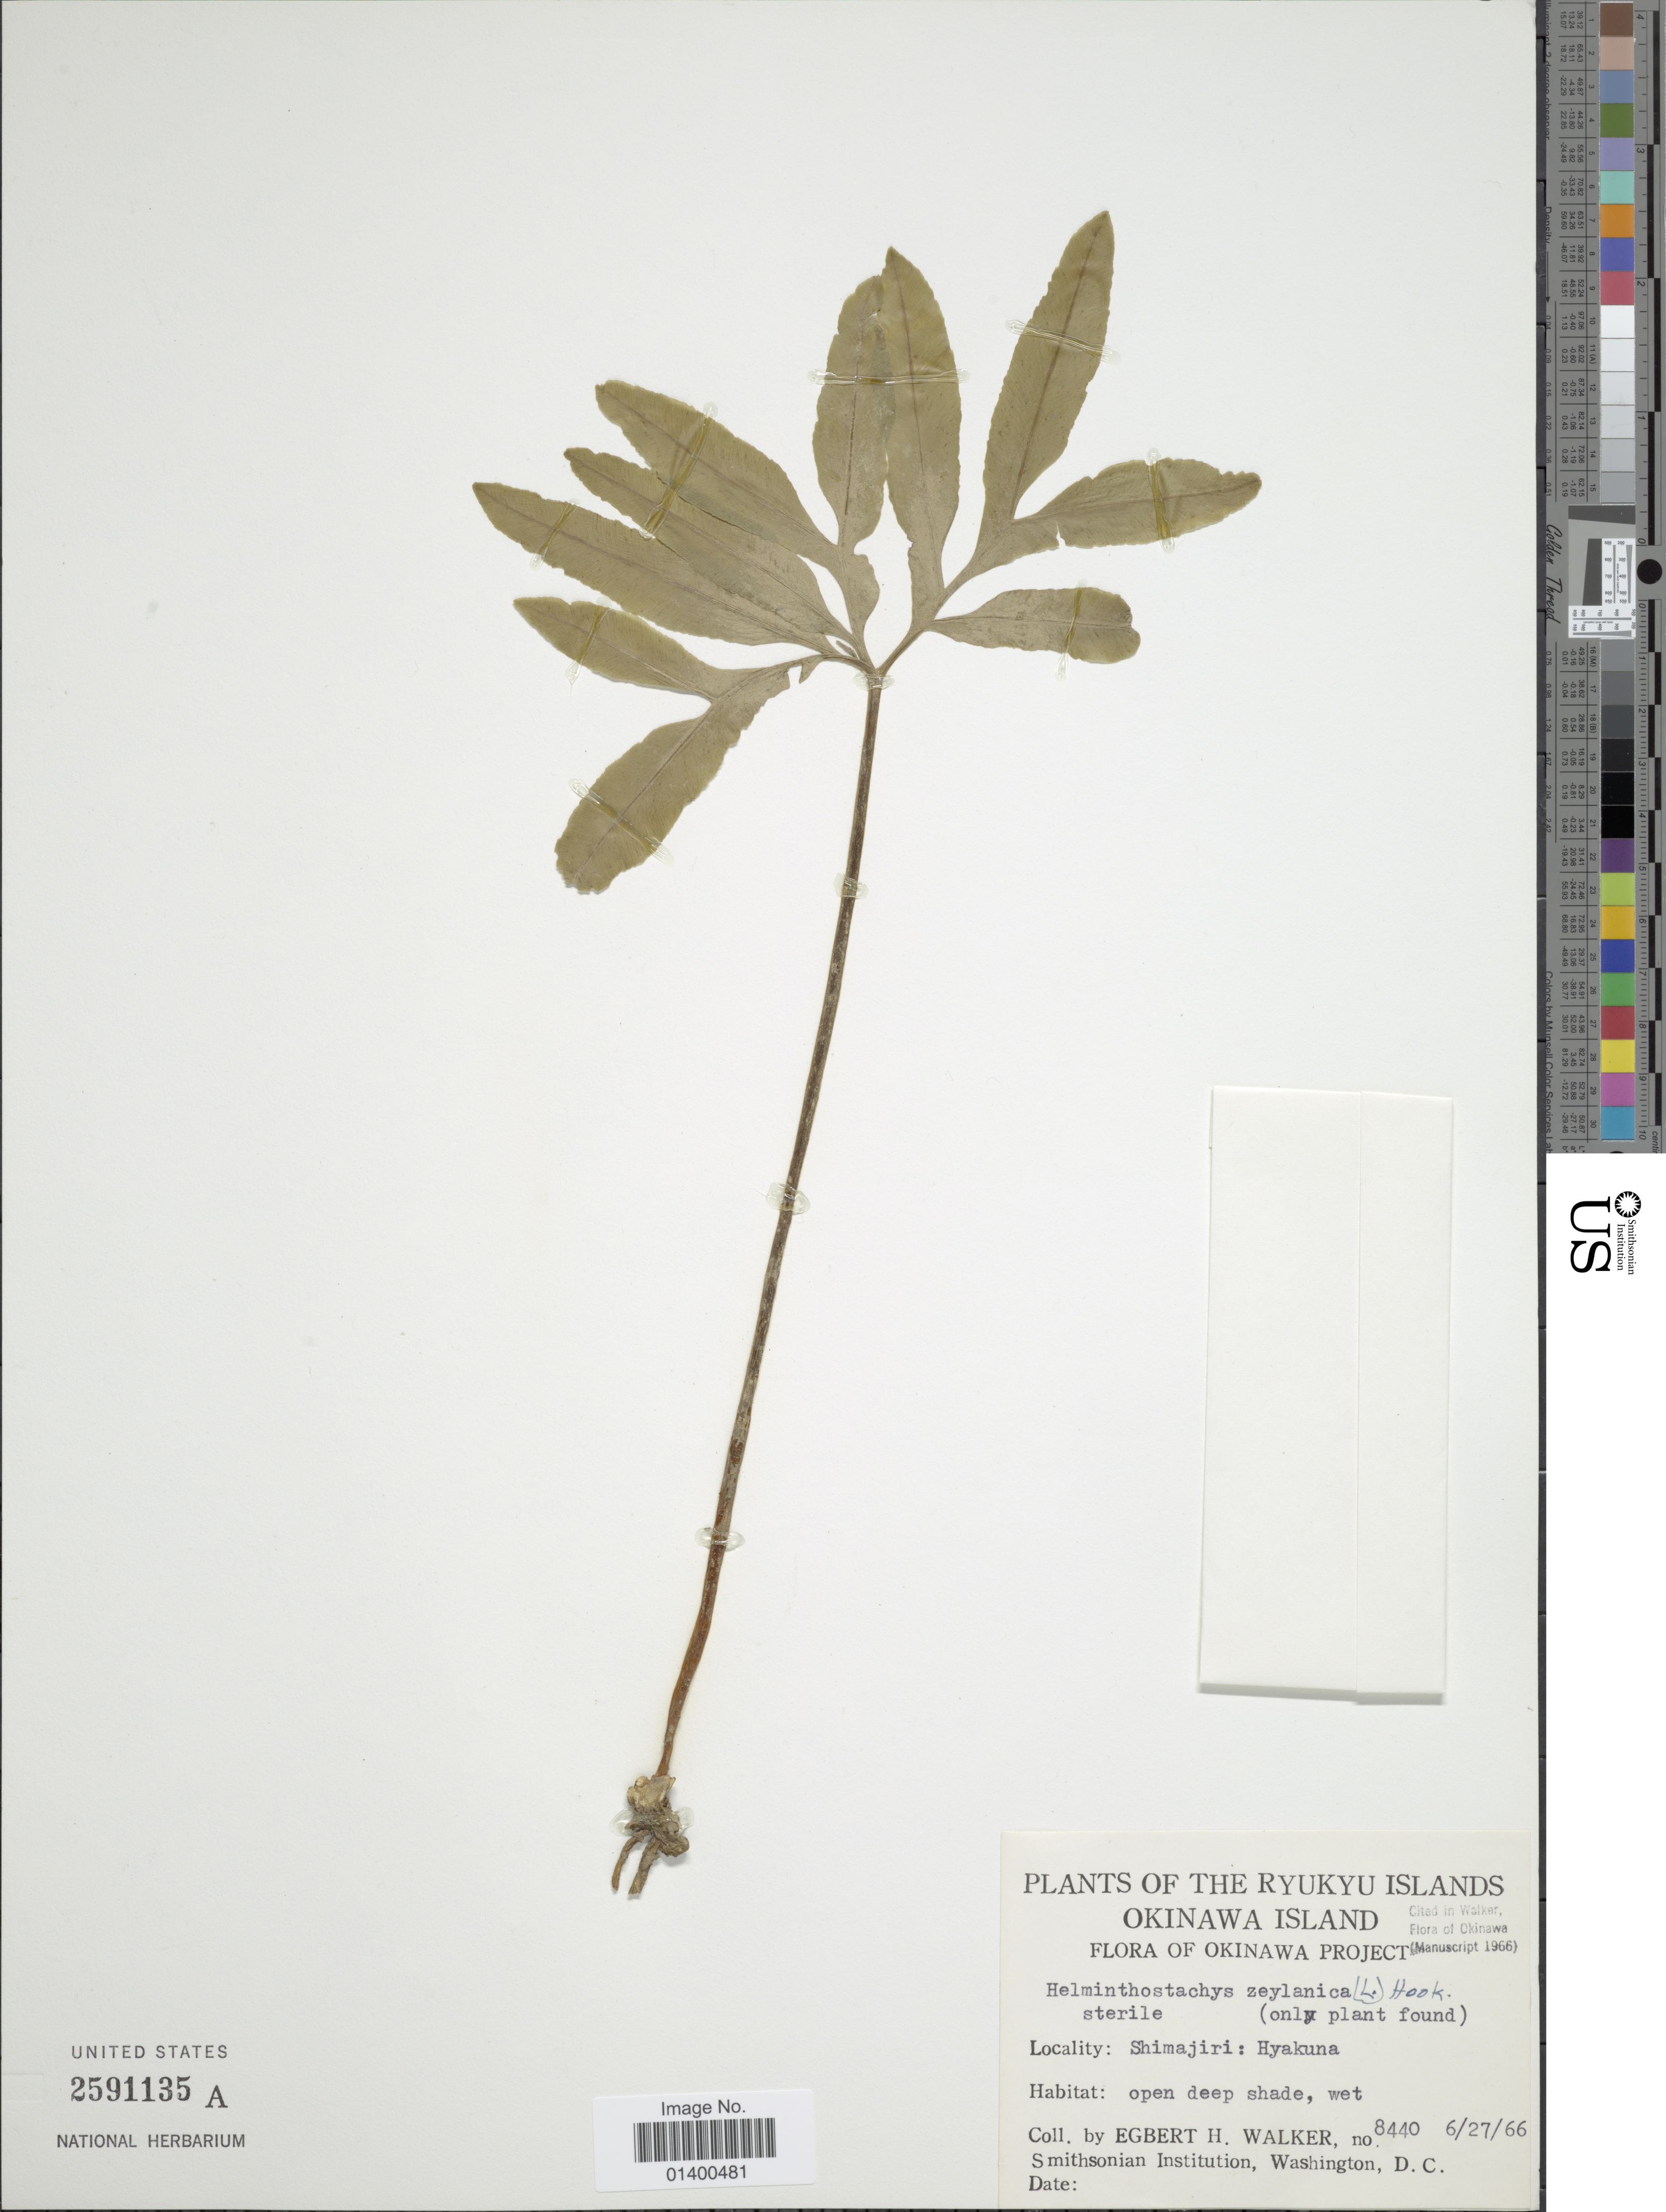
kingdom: Plantae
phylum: Tracheophyta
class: Polypodiopsida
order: Ophioglossales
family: Ophioglossaceae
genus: Helminthostachys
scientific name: Helminthostachys zeylanica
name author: (L.) Hook.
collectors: E. H. Walker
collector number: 8440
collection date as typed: Transcribed d/m/y: 27/6/66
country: Japan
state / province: Okinawa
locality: Ryukyu islands, Okinawa island, Okinawa project, Shimajiri: Hyakuna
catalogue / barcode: US 2591135A